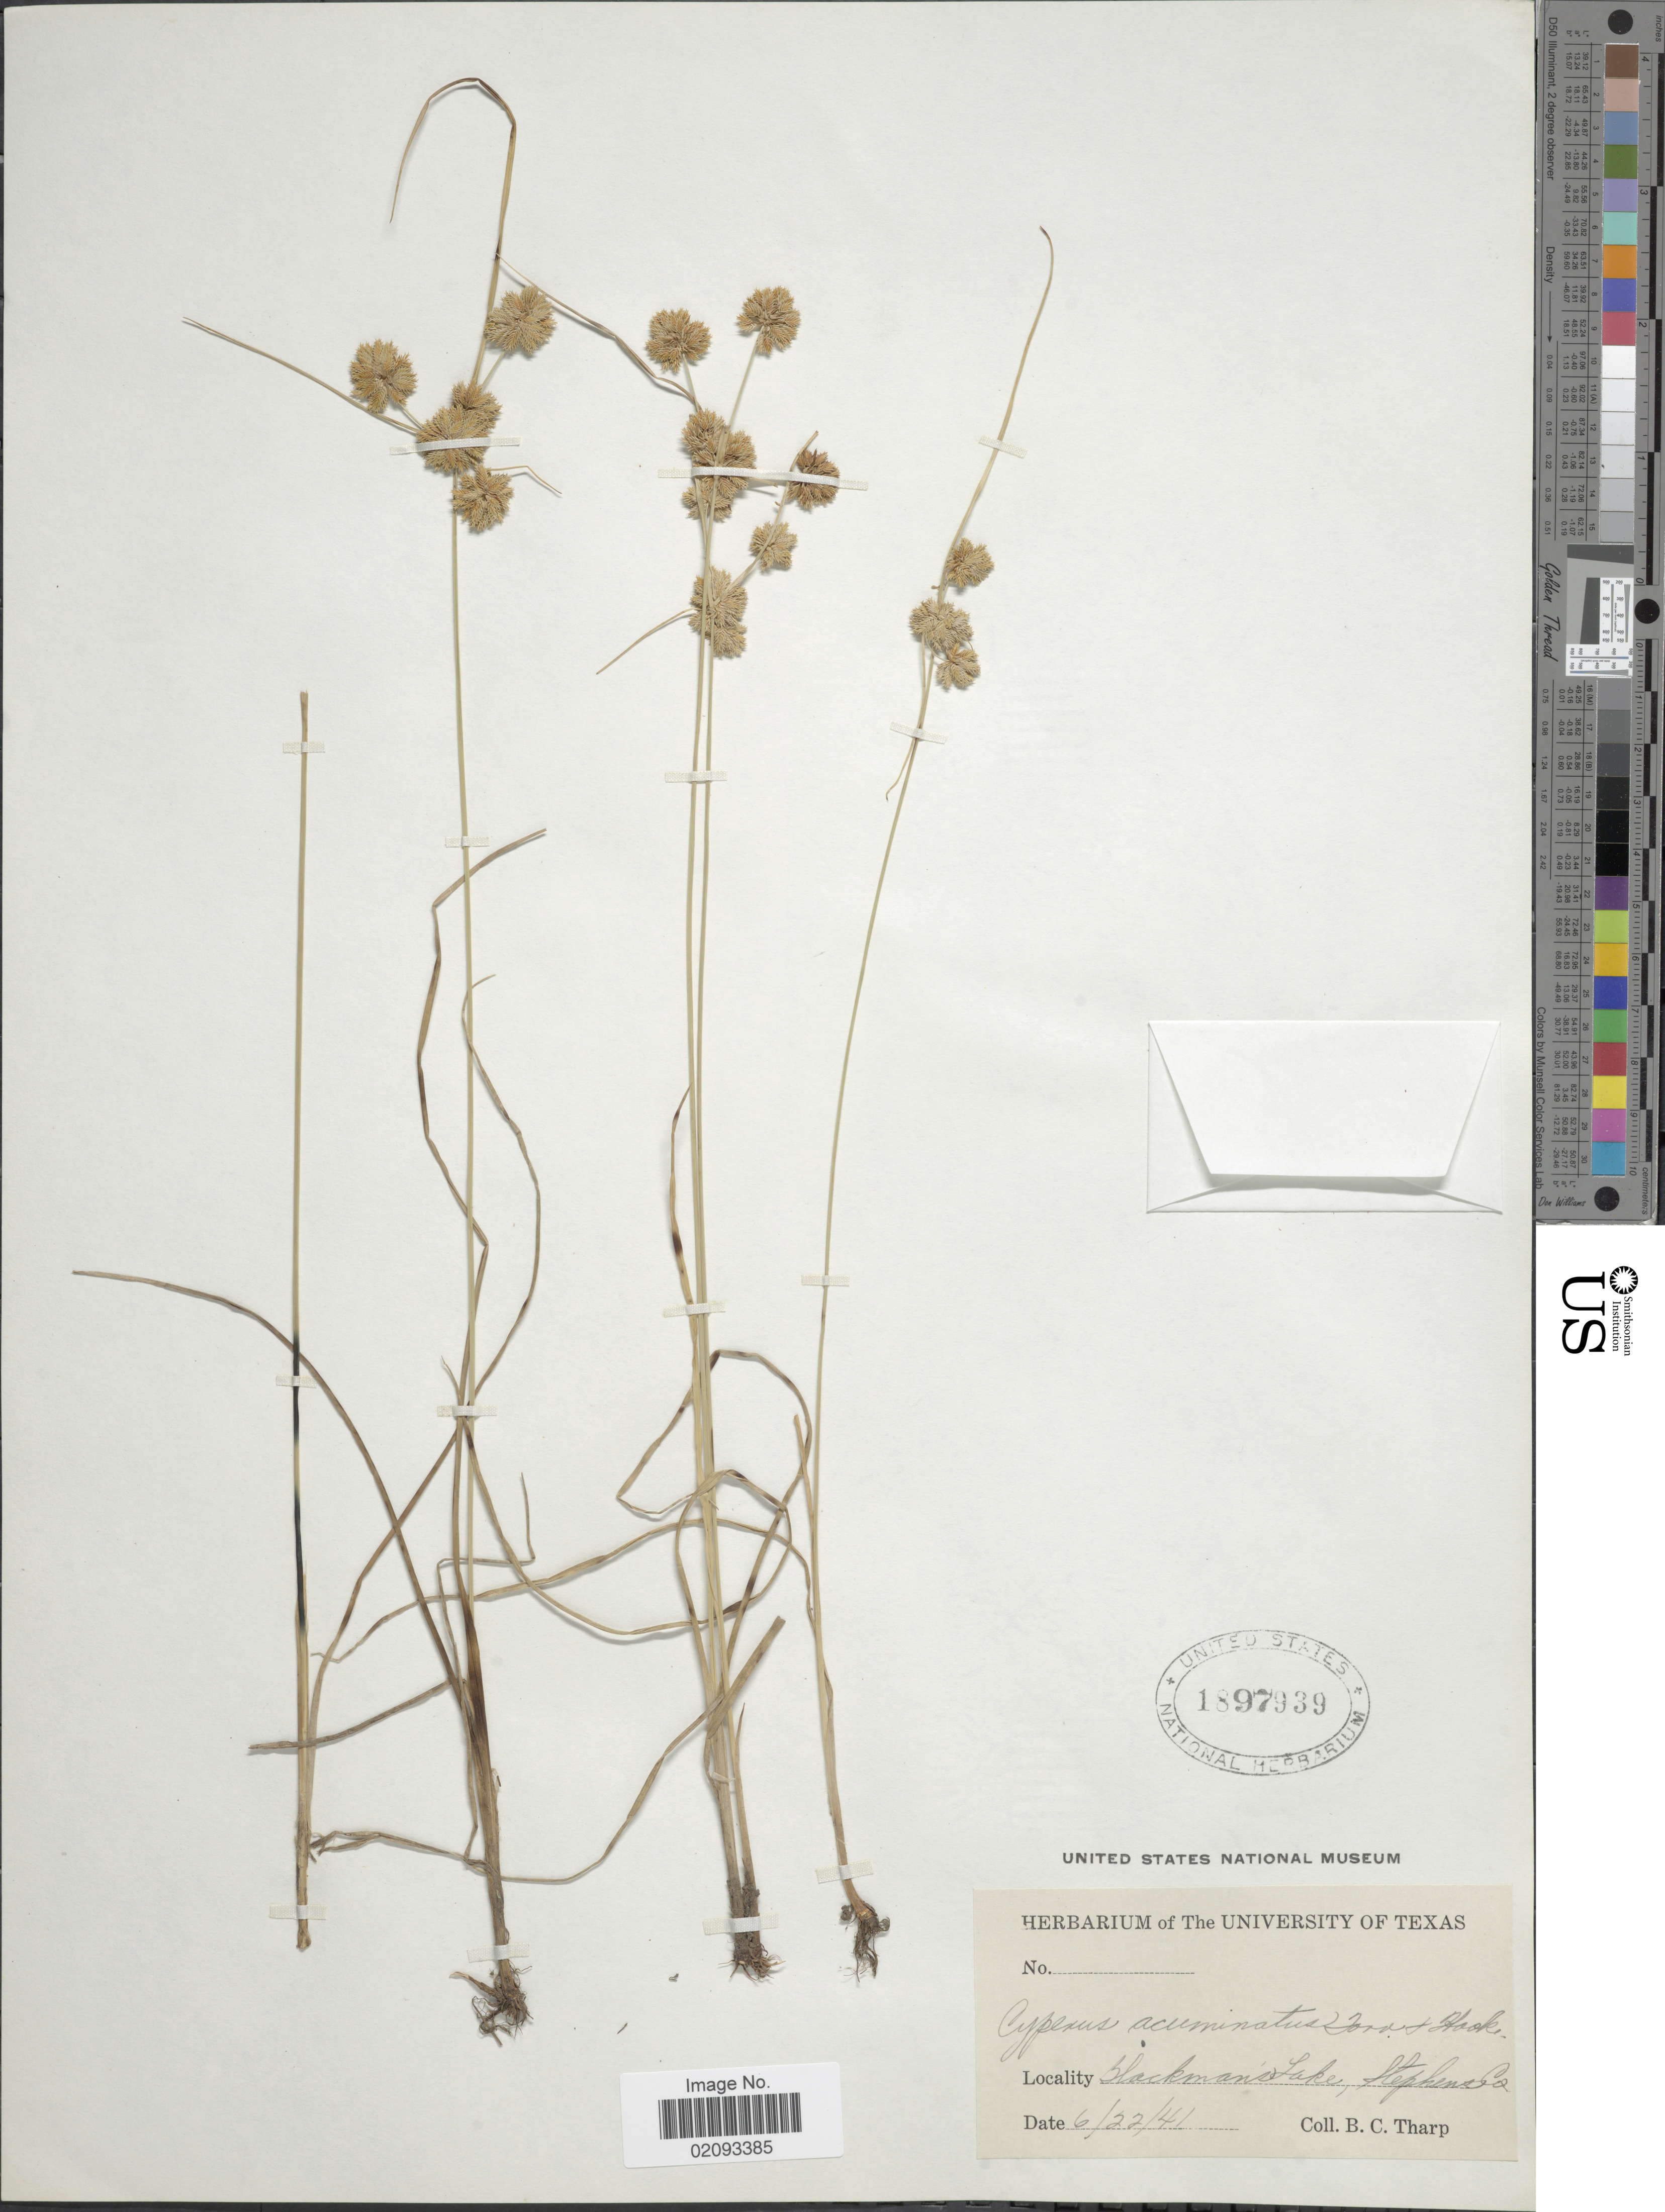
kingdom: Plantae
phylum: Tracheophyta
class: Liliopsida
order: Poales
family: Cyperaceae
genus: Cyperus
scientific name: Cyperus acuminatus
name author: Torr. & Hook.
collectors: B. C. Tharp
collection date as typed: Transcribed d/m/y: 22/6/41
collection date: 1941-06-22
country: United States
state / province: Texas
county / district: Stephens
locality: Blackman's Lake, Stephens Co.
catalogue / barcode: US 1897939